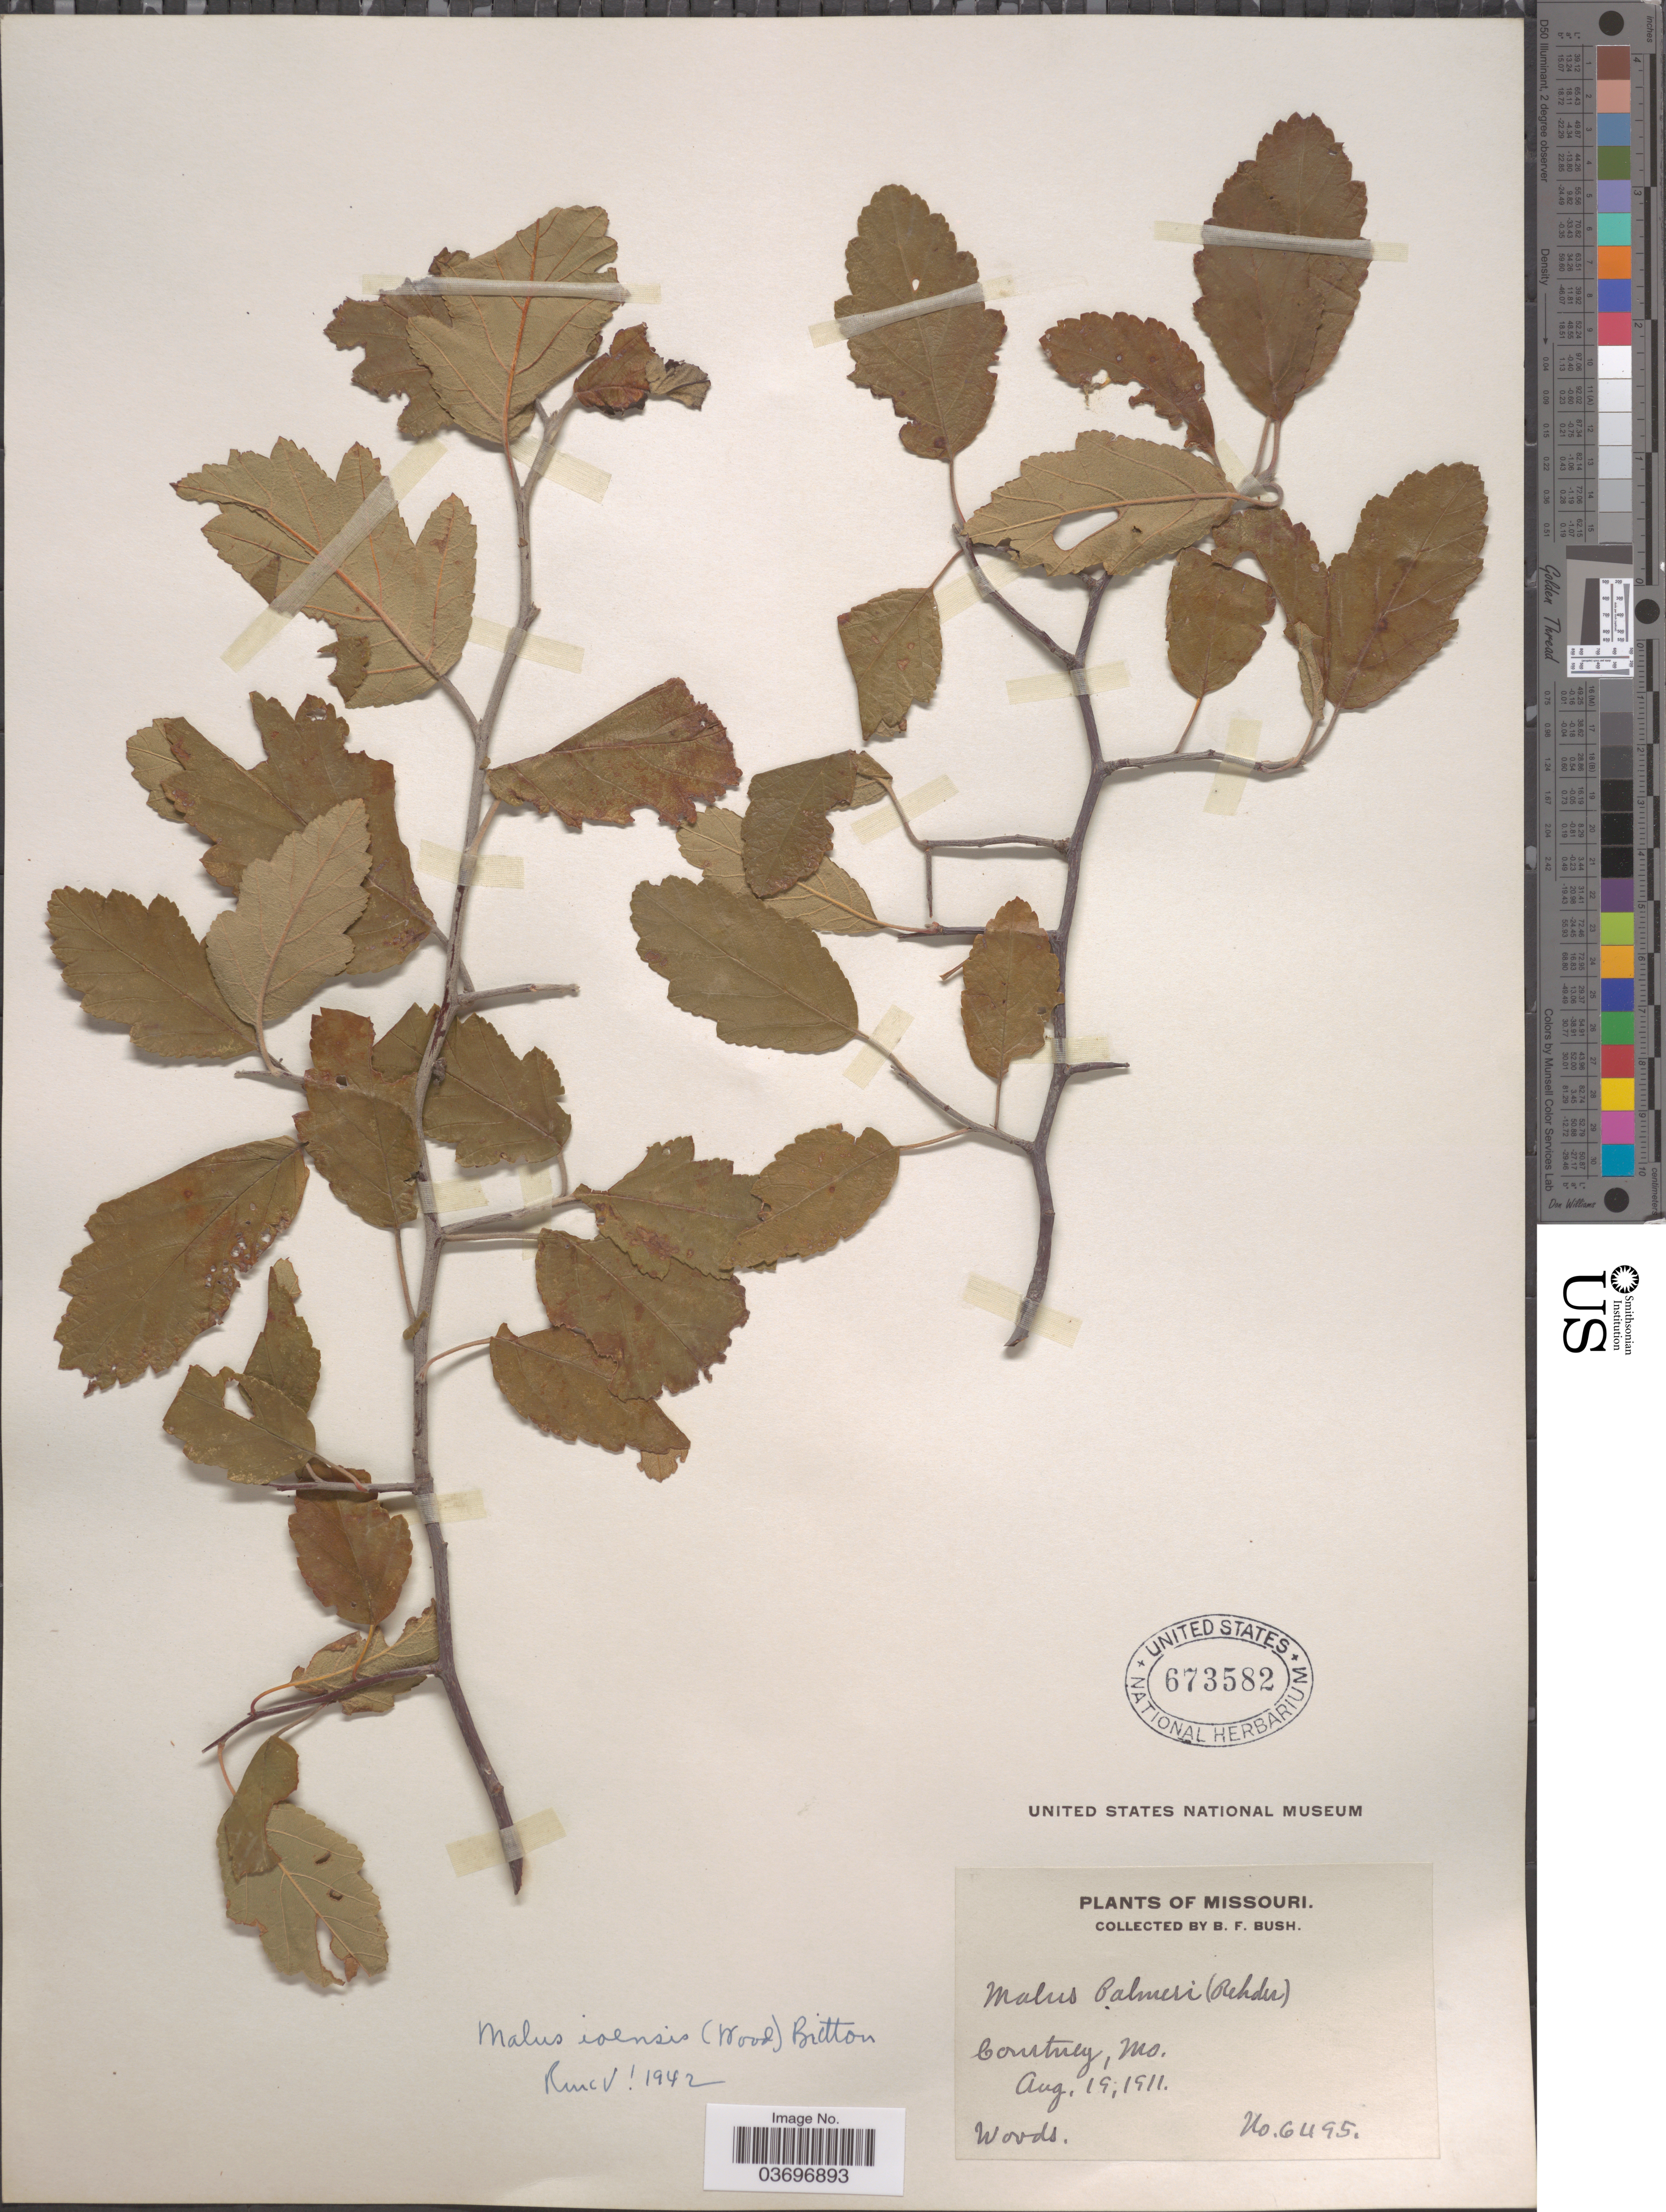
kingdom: Plantae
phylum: Tracheophyta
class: Magnoliopsida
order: Rosales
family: Rosaceae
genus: Malus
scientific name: Malus ioensis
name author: (Alph. Wood) Britton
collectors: B. F. Bush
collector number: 6495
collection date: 1911-08-19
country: United States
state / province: Missouri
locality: Courtney.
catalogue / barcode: US 673582